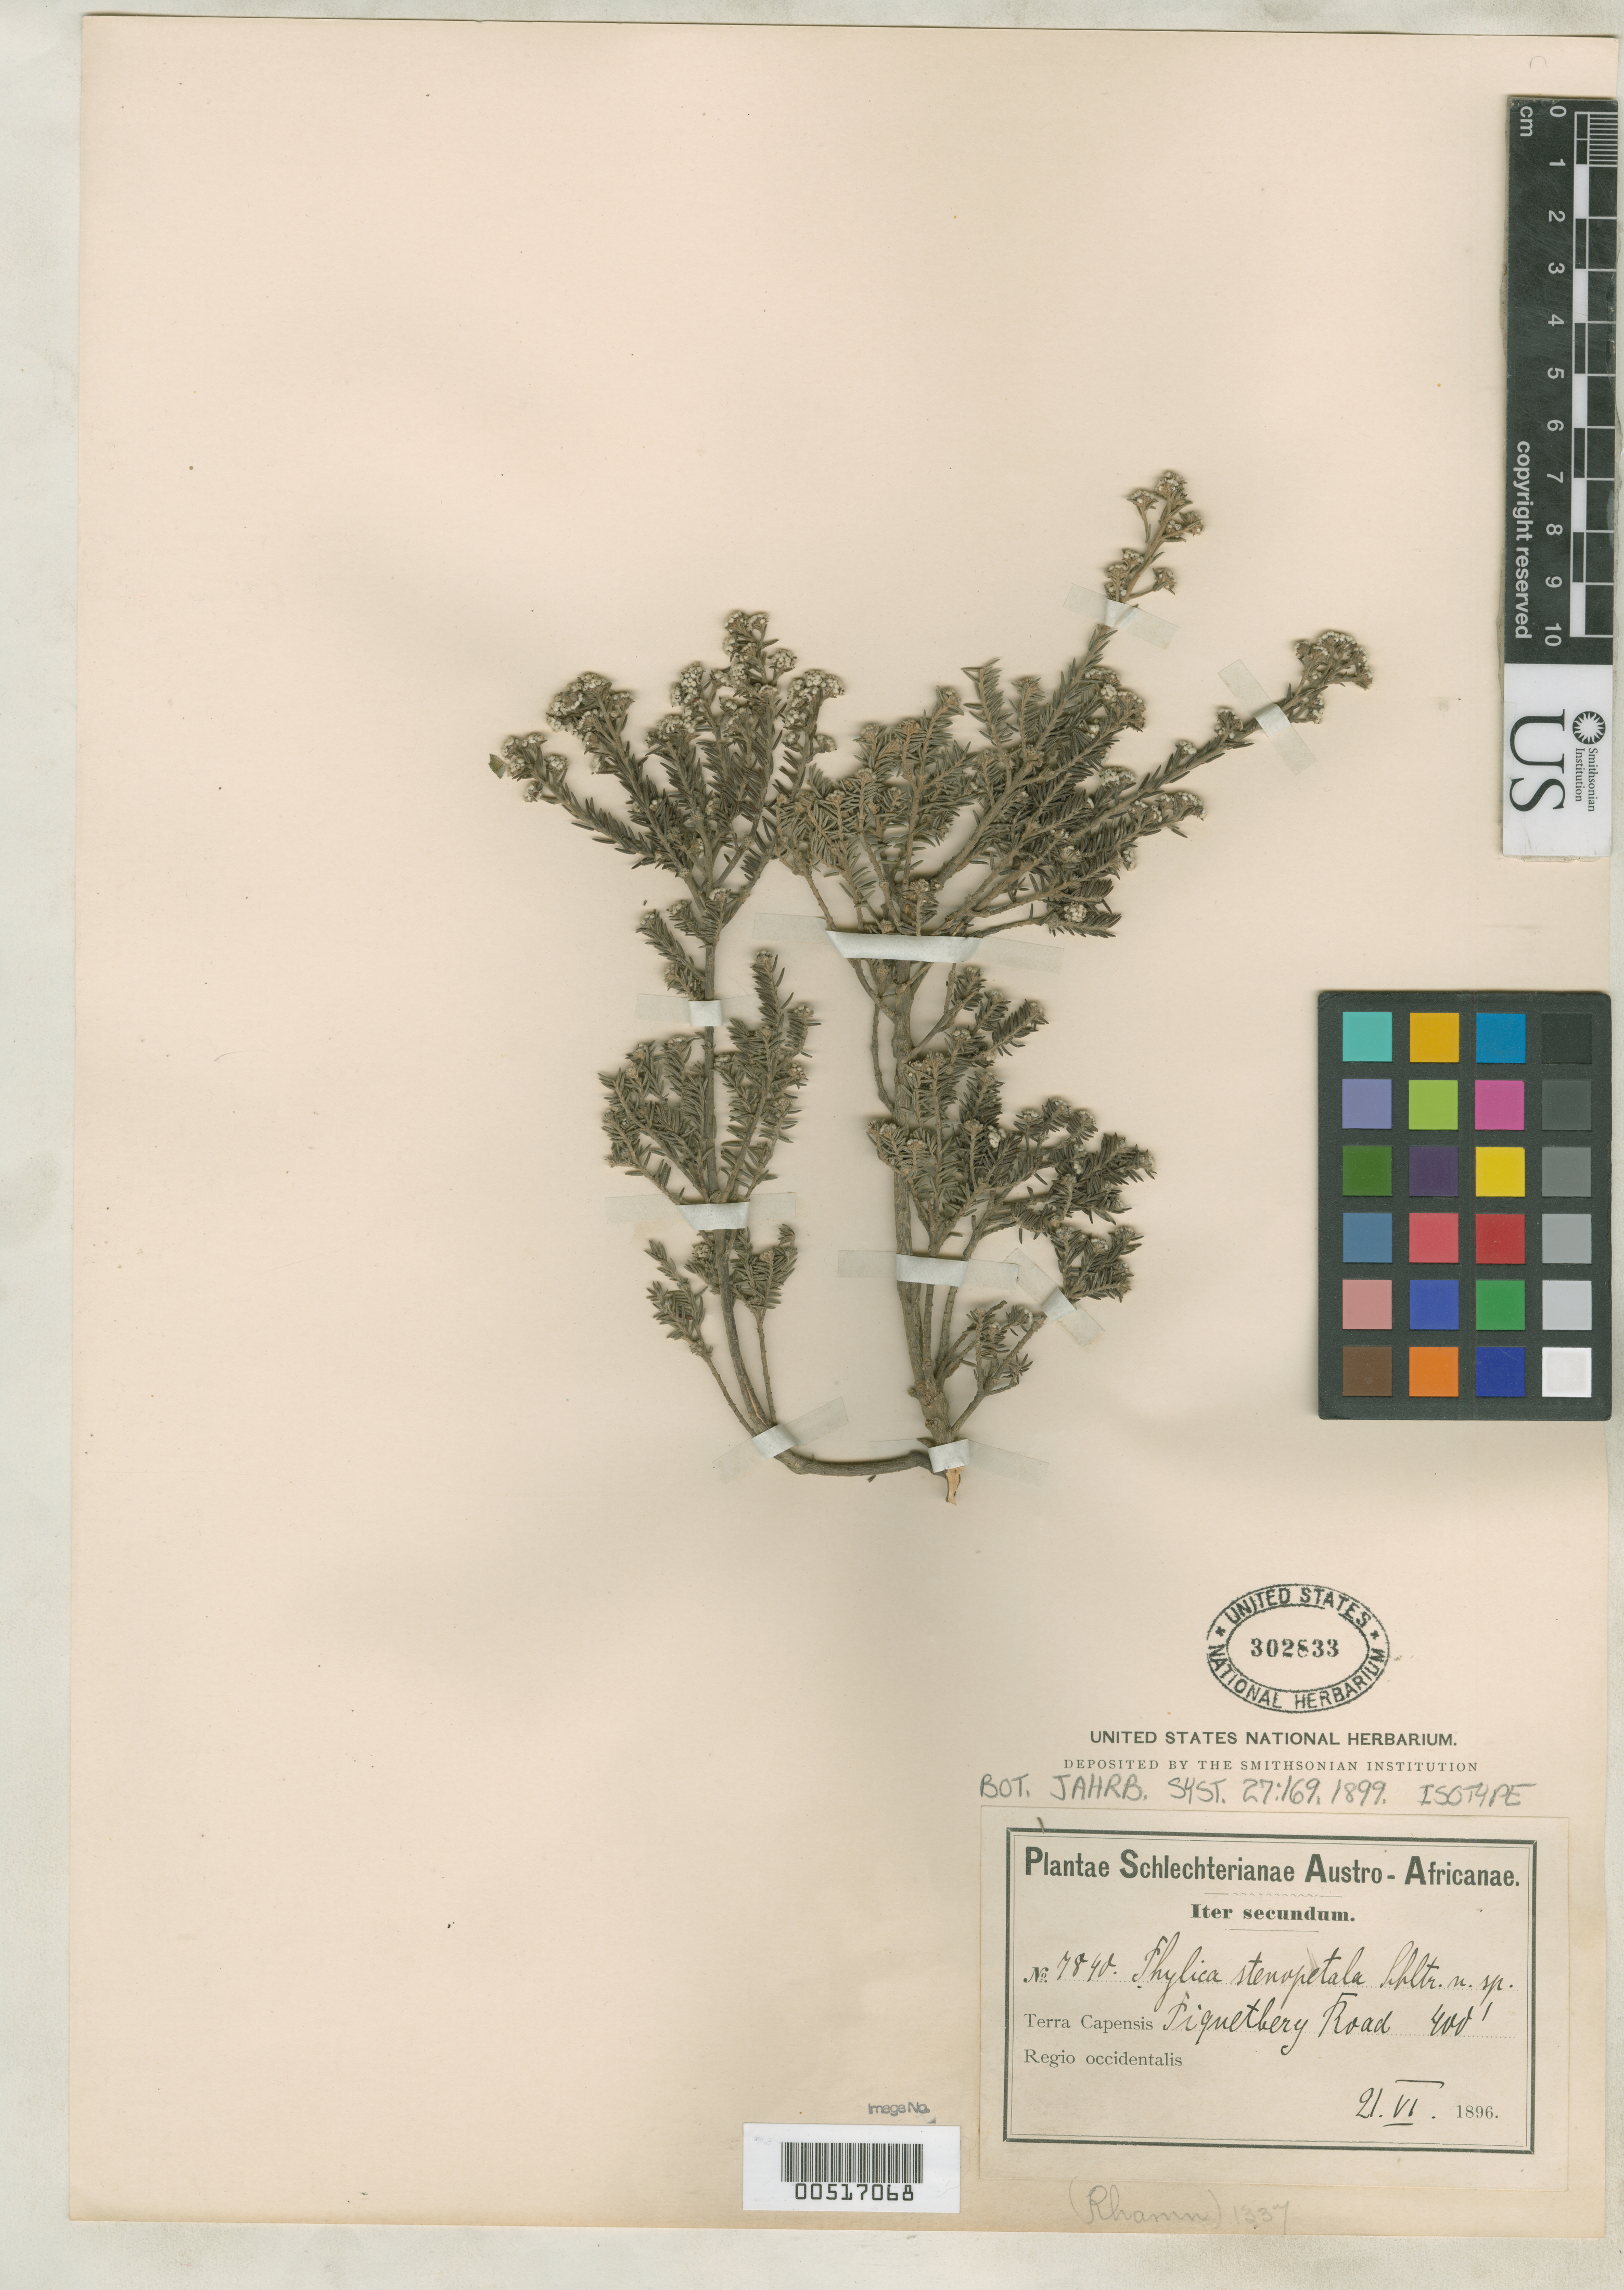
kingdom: Plantae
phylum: Tracheophyta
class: Magnoliopsida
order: Rosales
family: Rhamnaceae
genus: Phylica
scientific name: Phylica stenopetala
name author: Schltr.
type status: Isotype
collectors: F. R. R. Schlechter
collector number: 7840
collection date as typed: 21 Jun 1896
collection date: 1896-06-21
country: South Africa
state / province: Western Cape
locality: Piquetberg Road.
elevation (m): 122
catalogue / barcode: US 302833